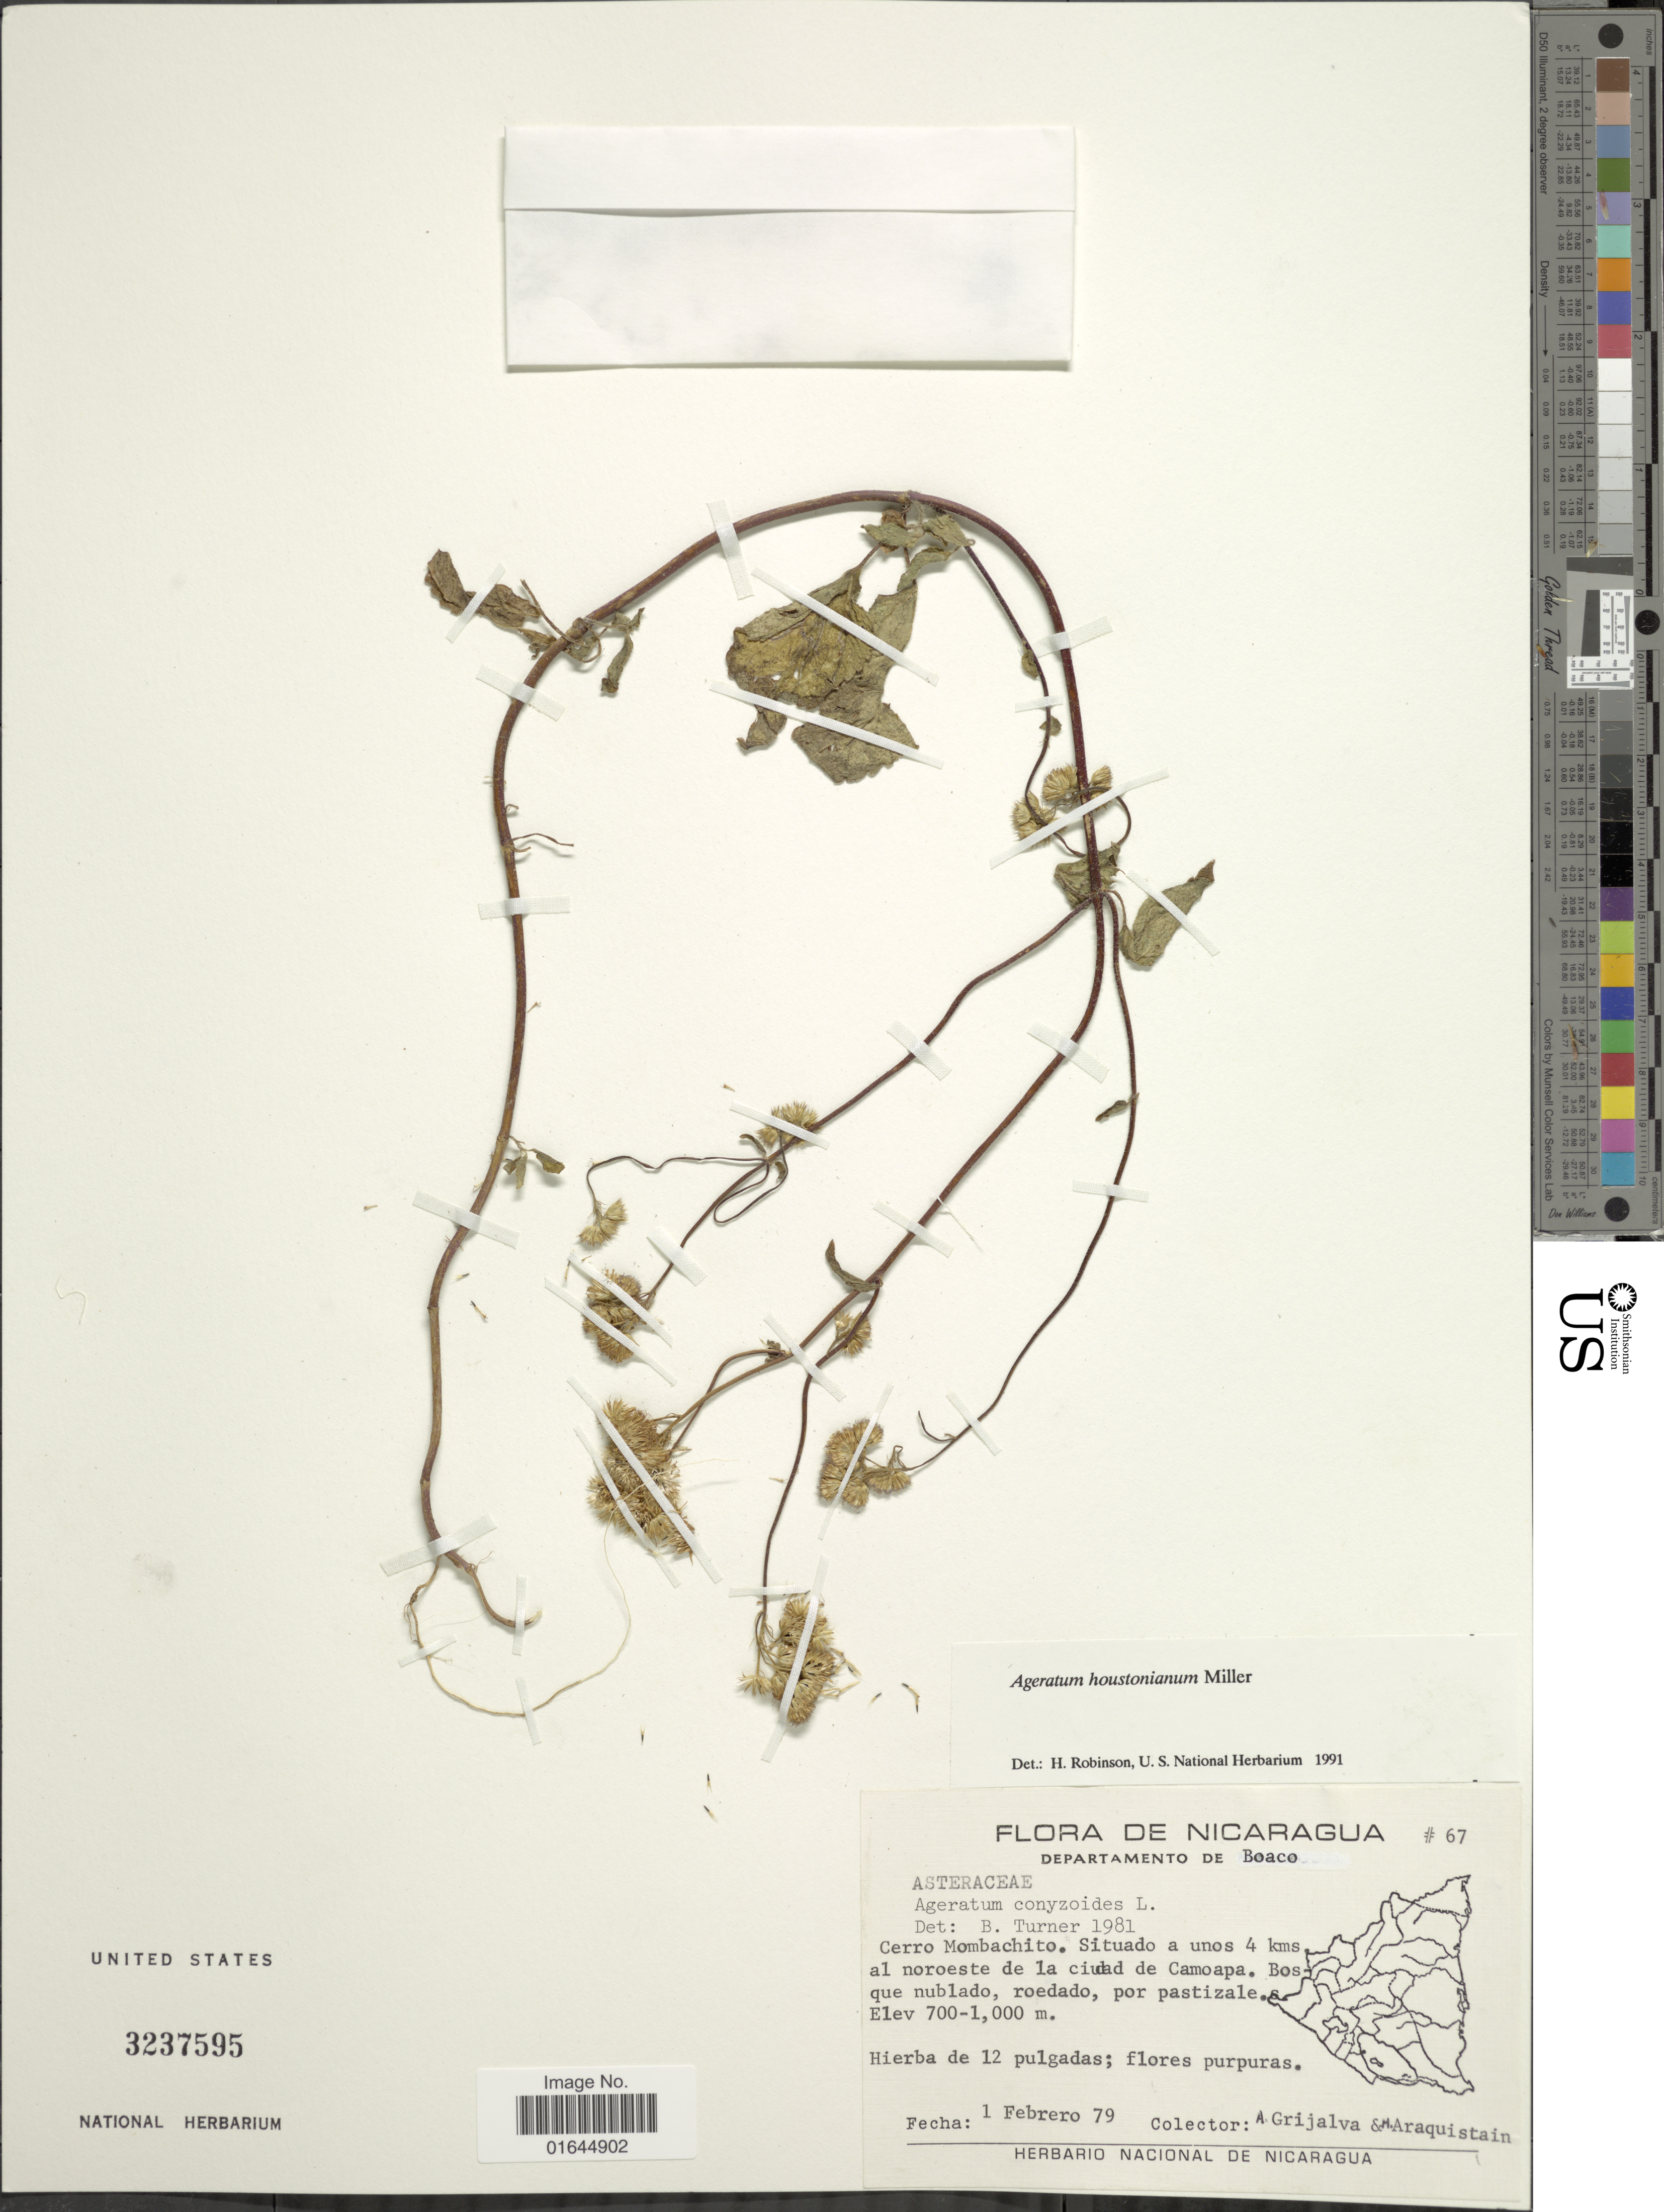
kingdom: Plantae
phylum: Tracheophyta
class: Magnoliopsida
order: Asterales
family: Asteraceae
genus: Ageratum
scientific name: Ageratum houstonianum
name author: Mill.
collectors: A. Grijalva & M. Araquistain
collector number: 67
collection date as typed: Transcribed d/m/y: 1/2/79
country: Nicaragua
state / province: Boaco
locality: Departamento de Boaca, Cerro Monbachito. Situado a unos 4 kms, al noroeste de la ciudad de Camoapa.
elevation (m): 700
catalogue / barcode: US 3237595